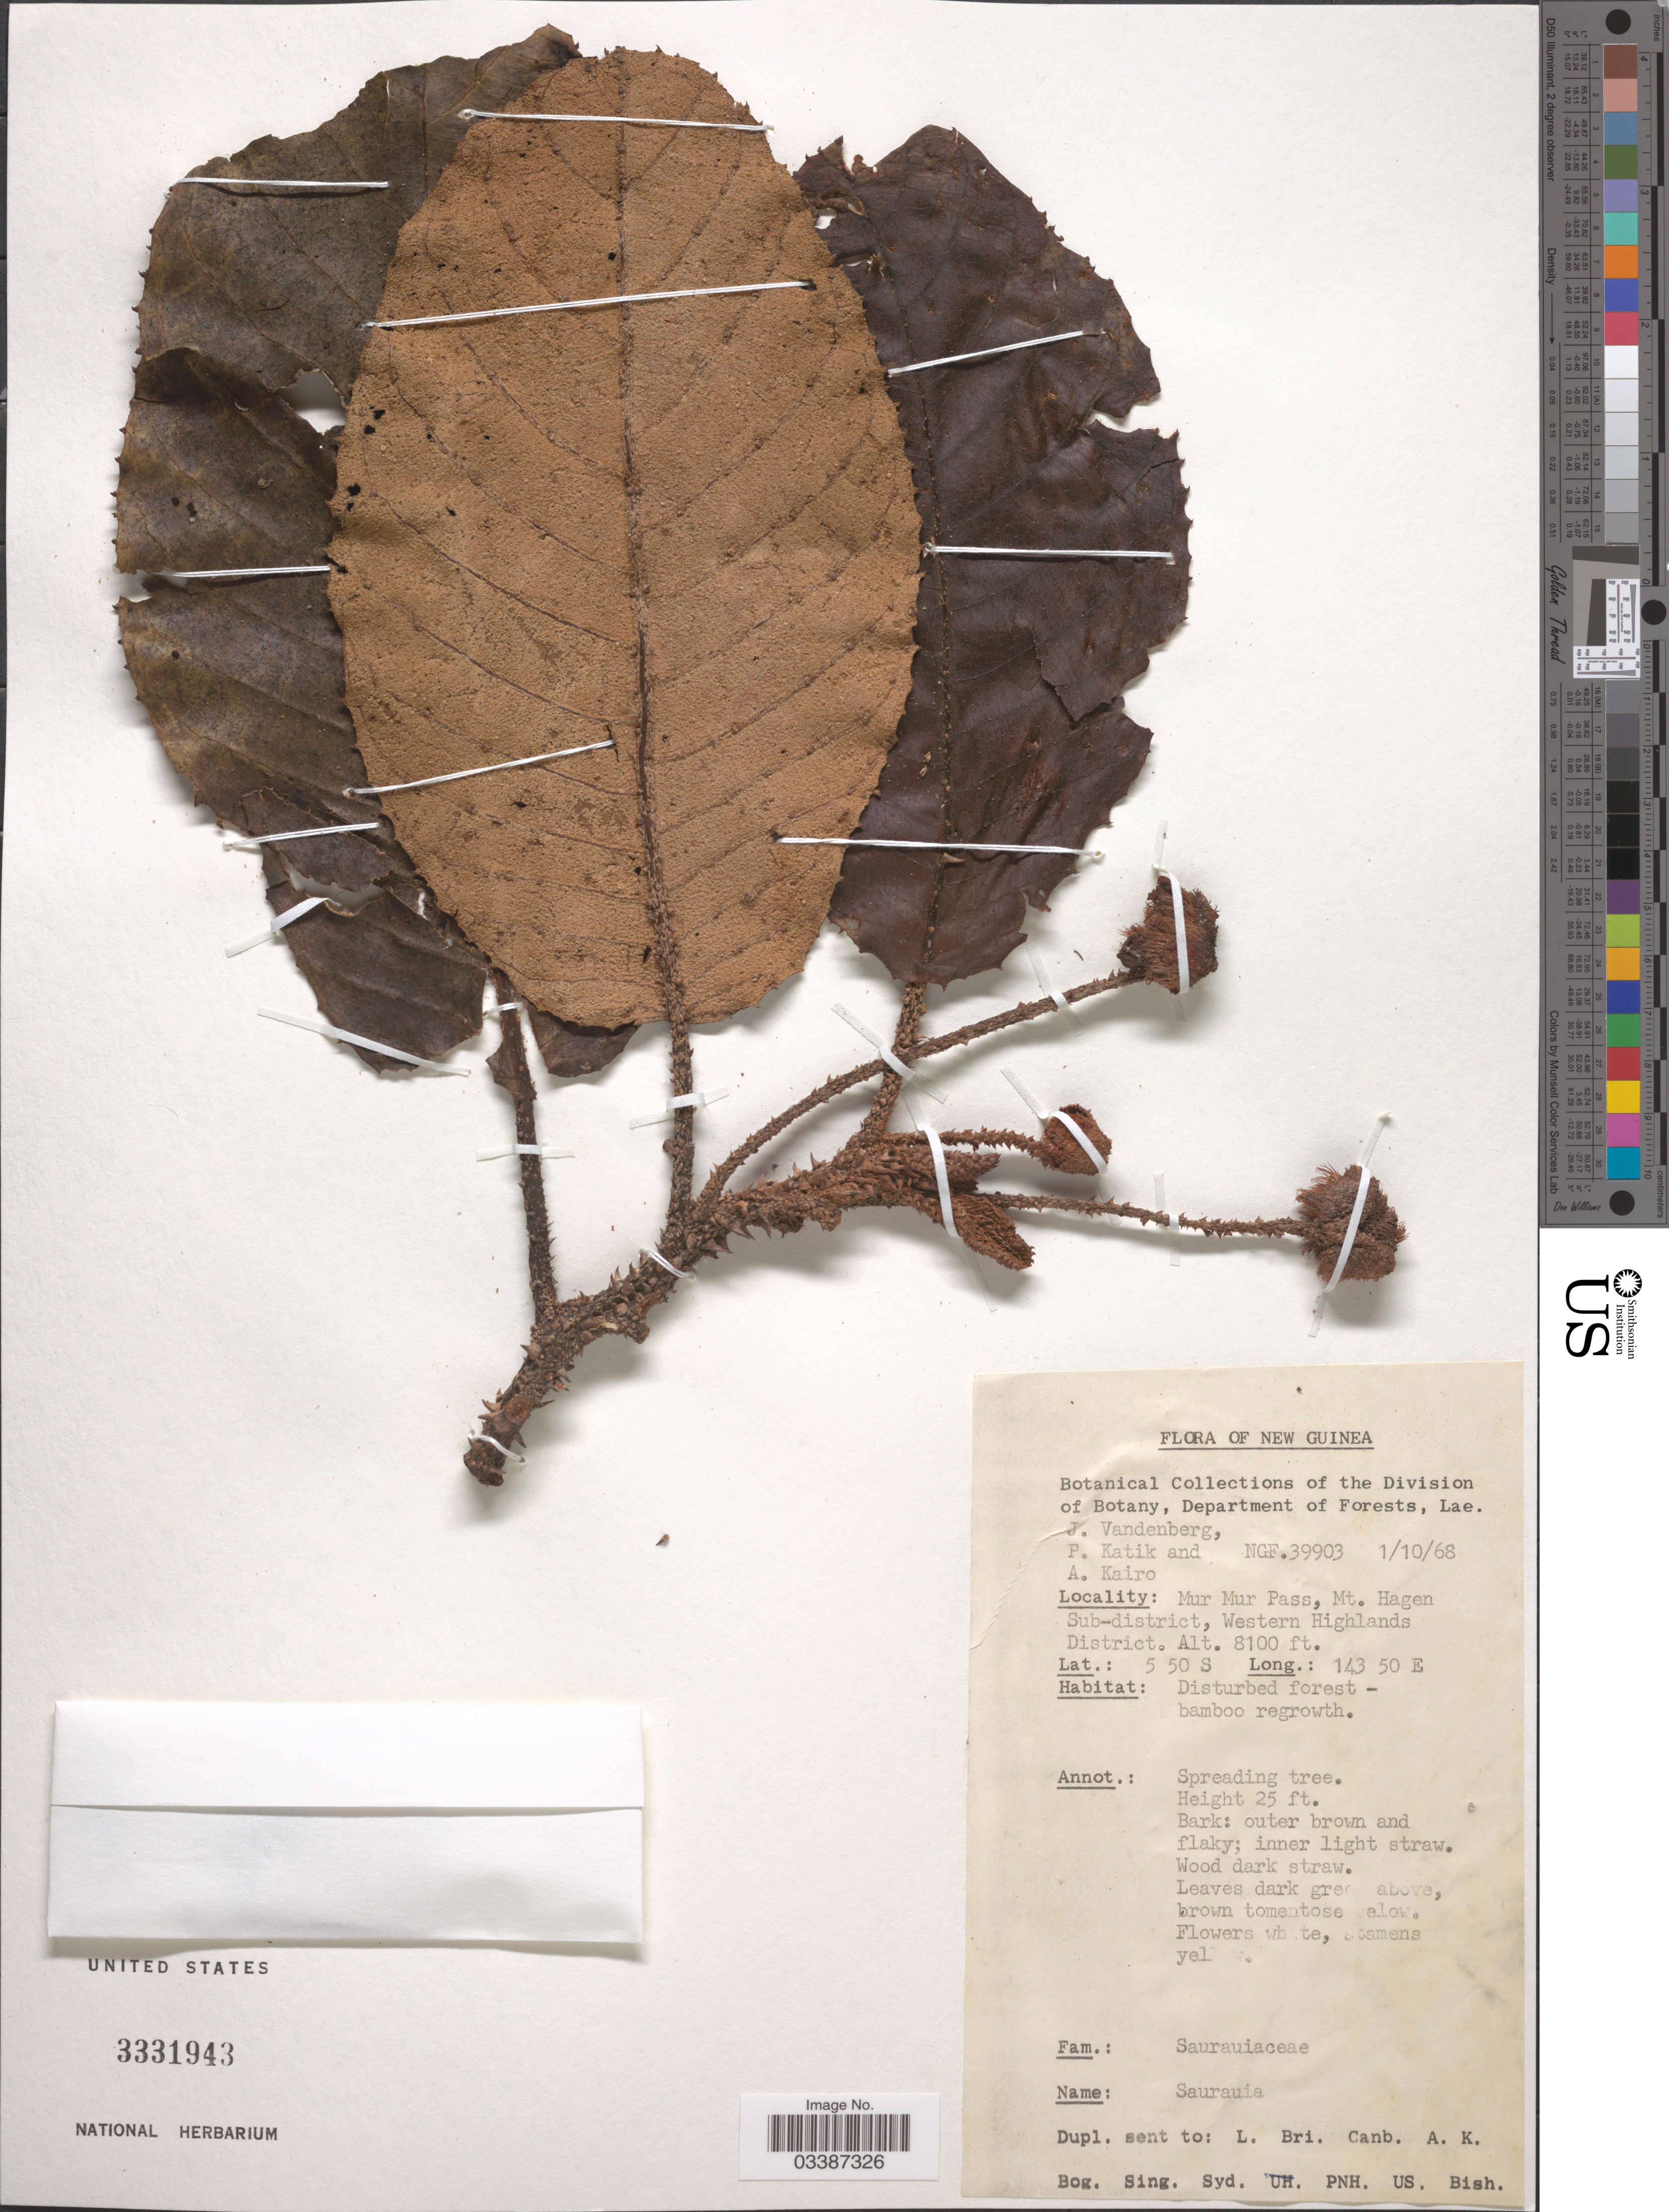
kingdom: Plantae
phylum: Tracheophyta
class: Magnoliopsida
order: Ericales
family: Actinidiaceae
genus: Saurauia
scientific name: Saurauia sp.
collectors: J. Vandenberg, P. Katik & A. Kairo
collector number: NGF39903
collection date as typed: Transcribed d/m/y: 1/10/68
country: Papua New Guinea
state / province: Western Highlands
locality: New Guinea. Mur Mur Pass, Mt. Hagen Sub-district, Western Highlands District.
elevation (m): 2469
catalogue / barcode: US 3331943